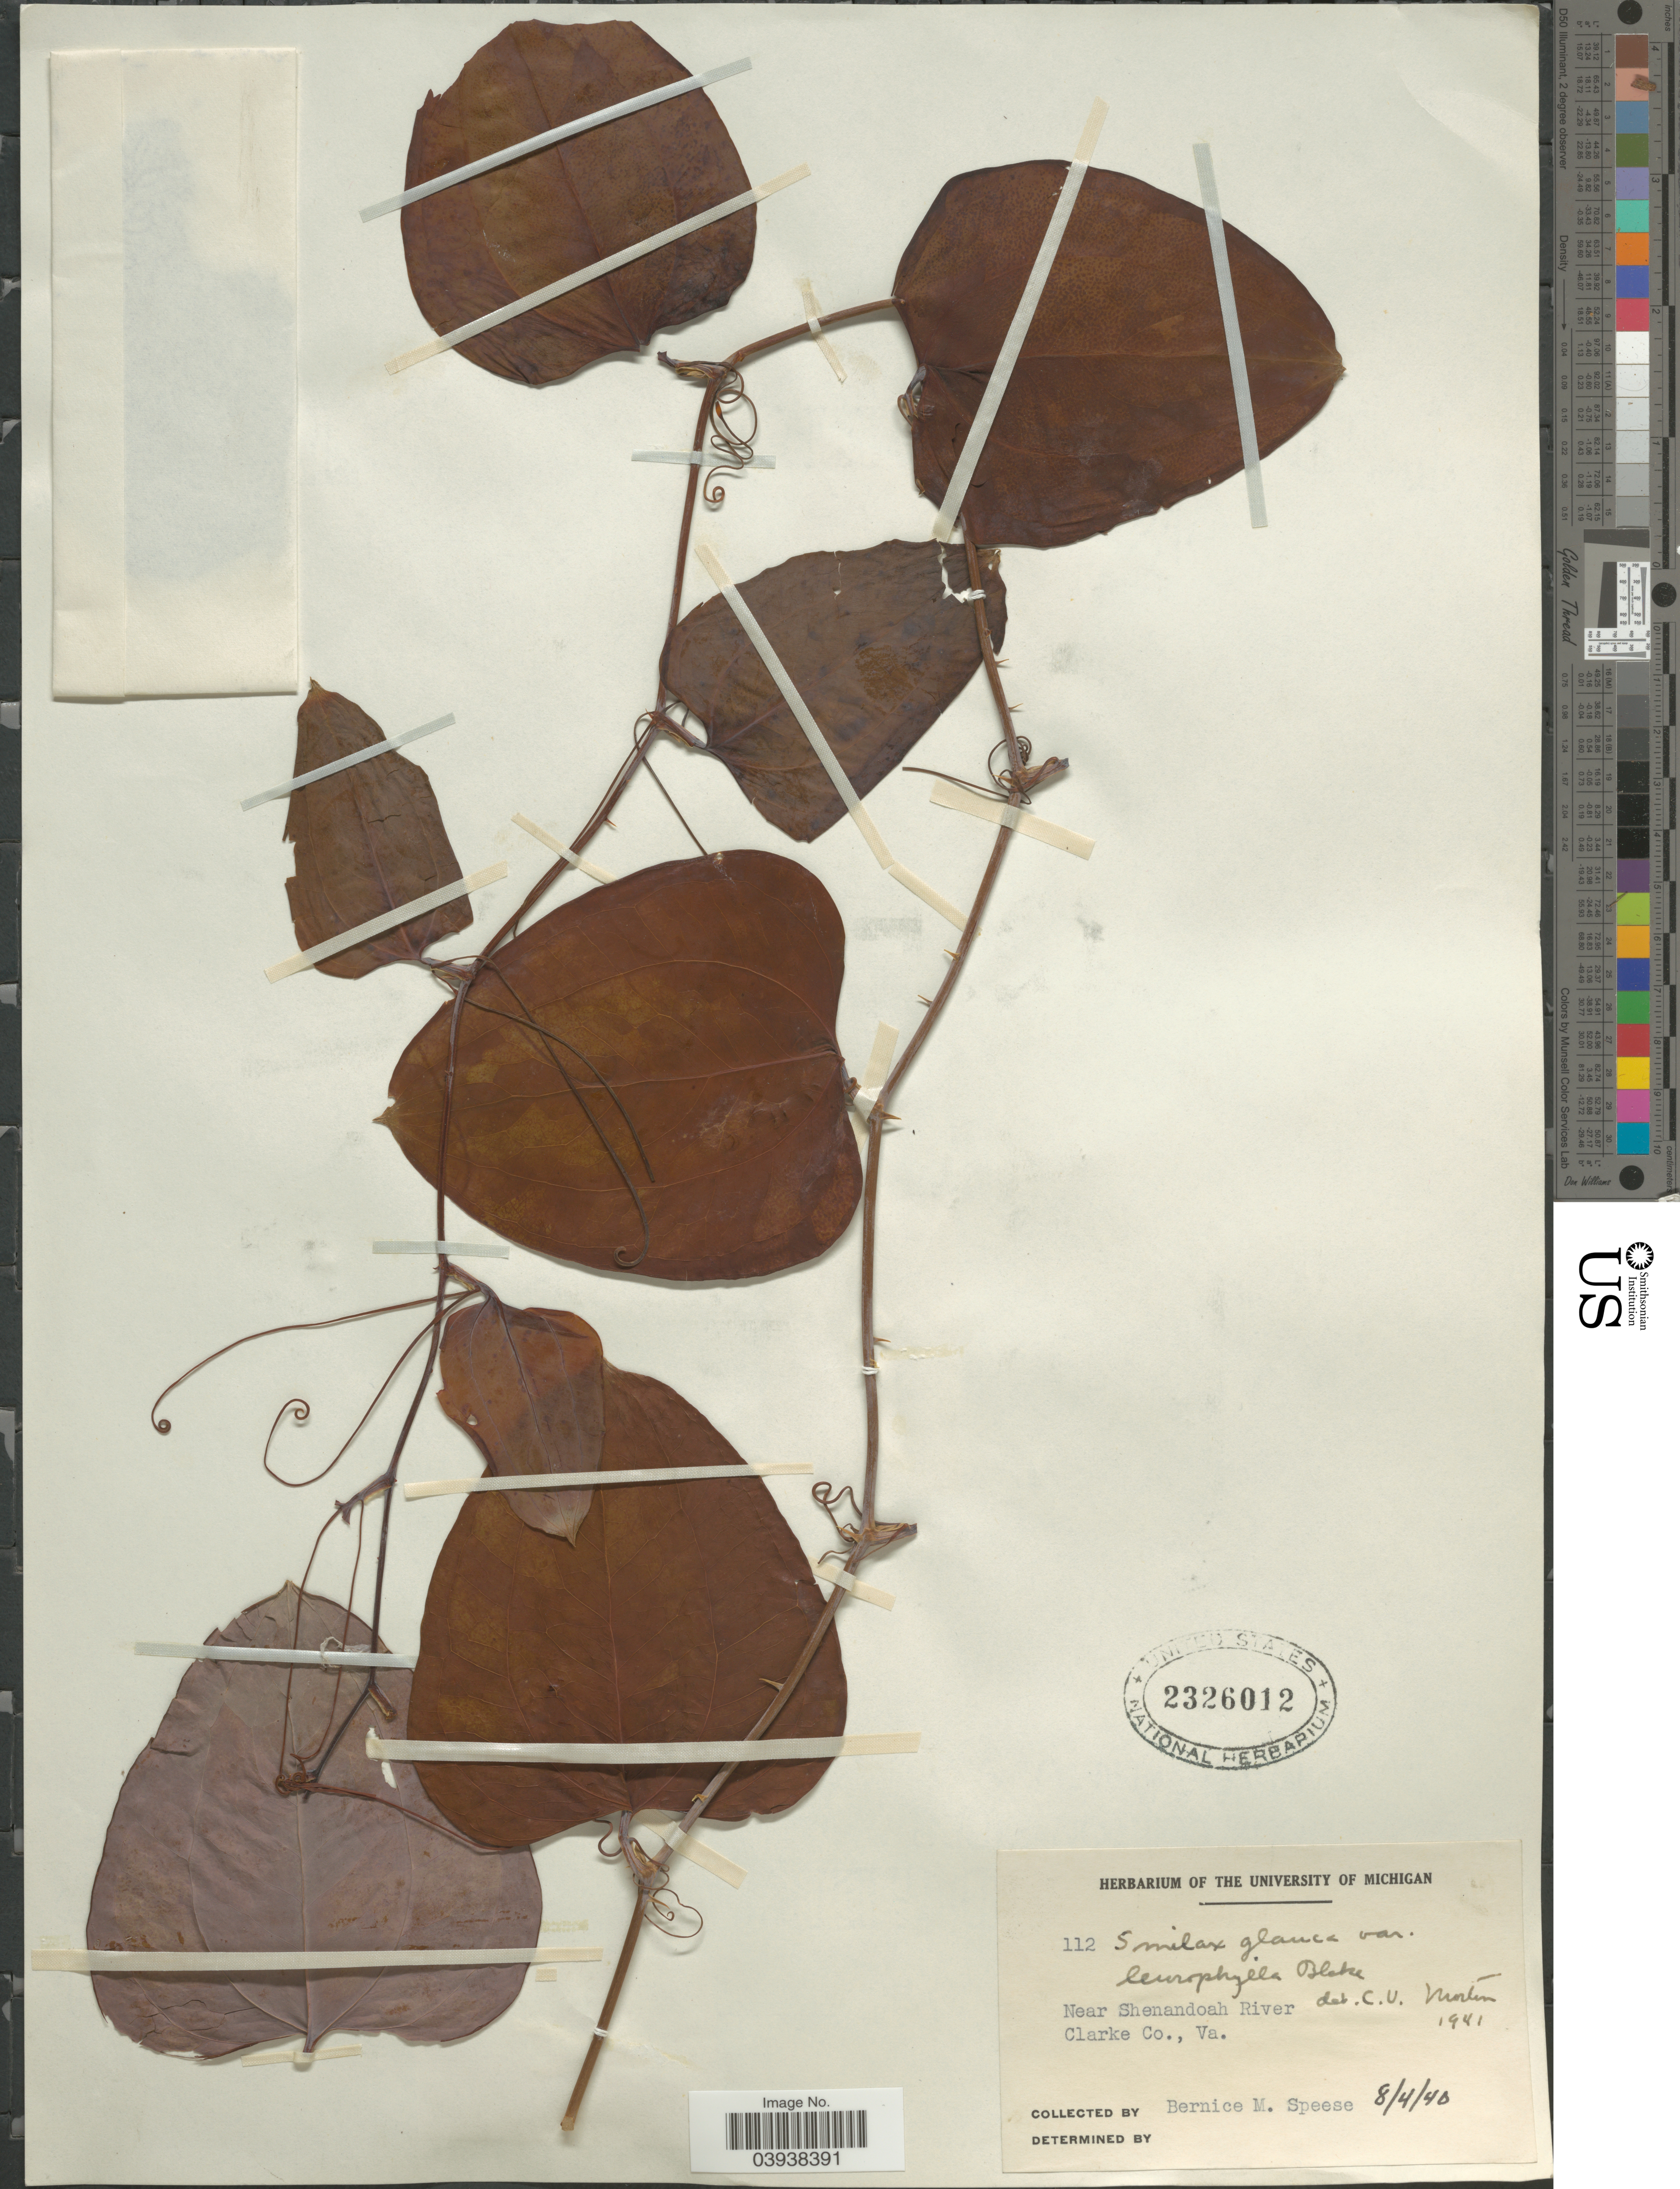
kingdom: Plantae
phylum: Tracheophyta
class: Liliopsida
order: Liliales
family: Smilacaceae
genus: Smilax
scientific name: Smilax glauca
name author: Walter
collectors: B. Speese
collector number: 112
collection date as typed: Transcribed d/m/y: 4/8/40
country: United States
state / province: Virginia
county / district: Clarke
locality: Near Shenandoah River. Clarke Co.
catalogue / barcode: US 2326012